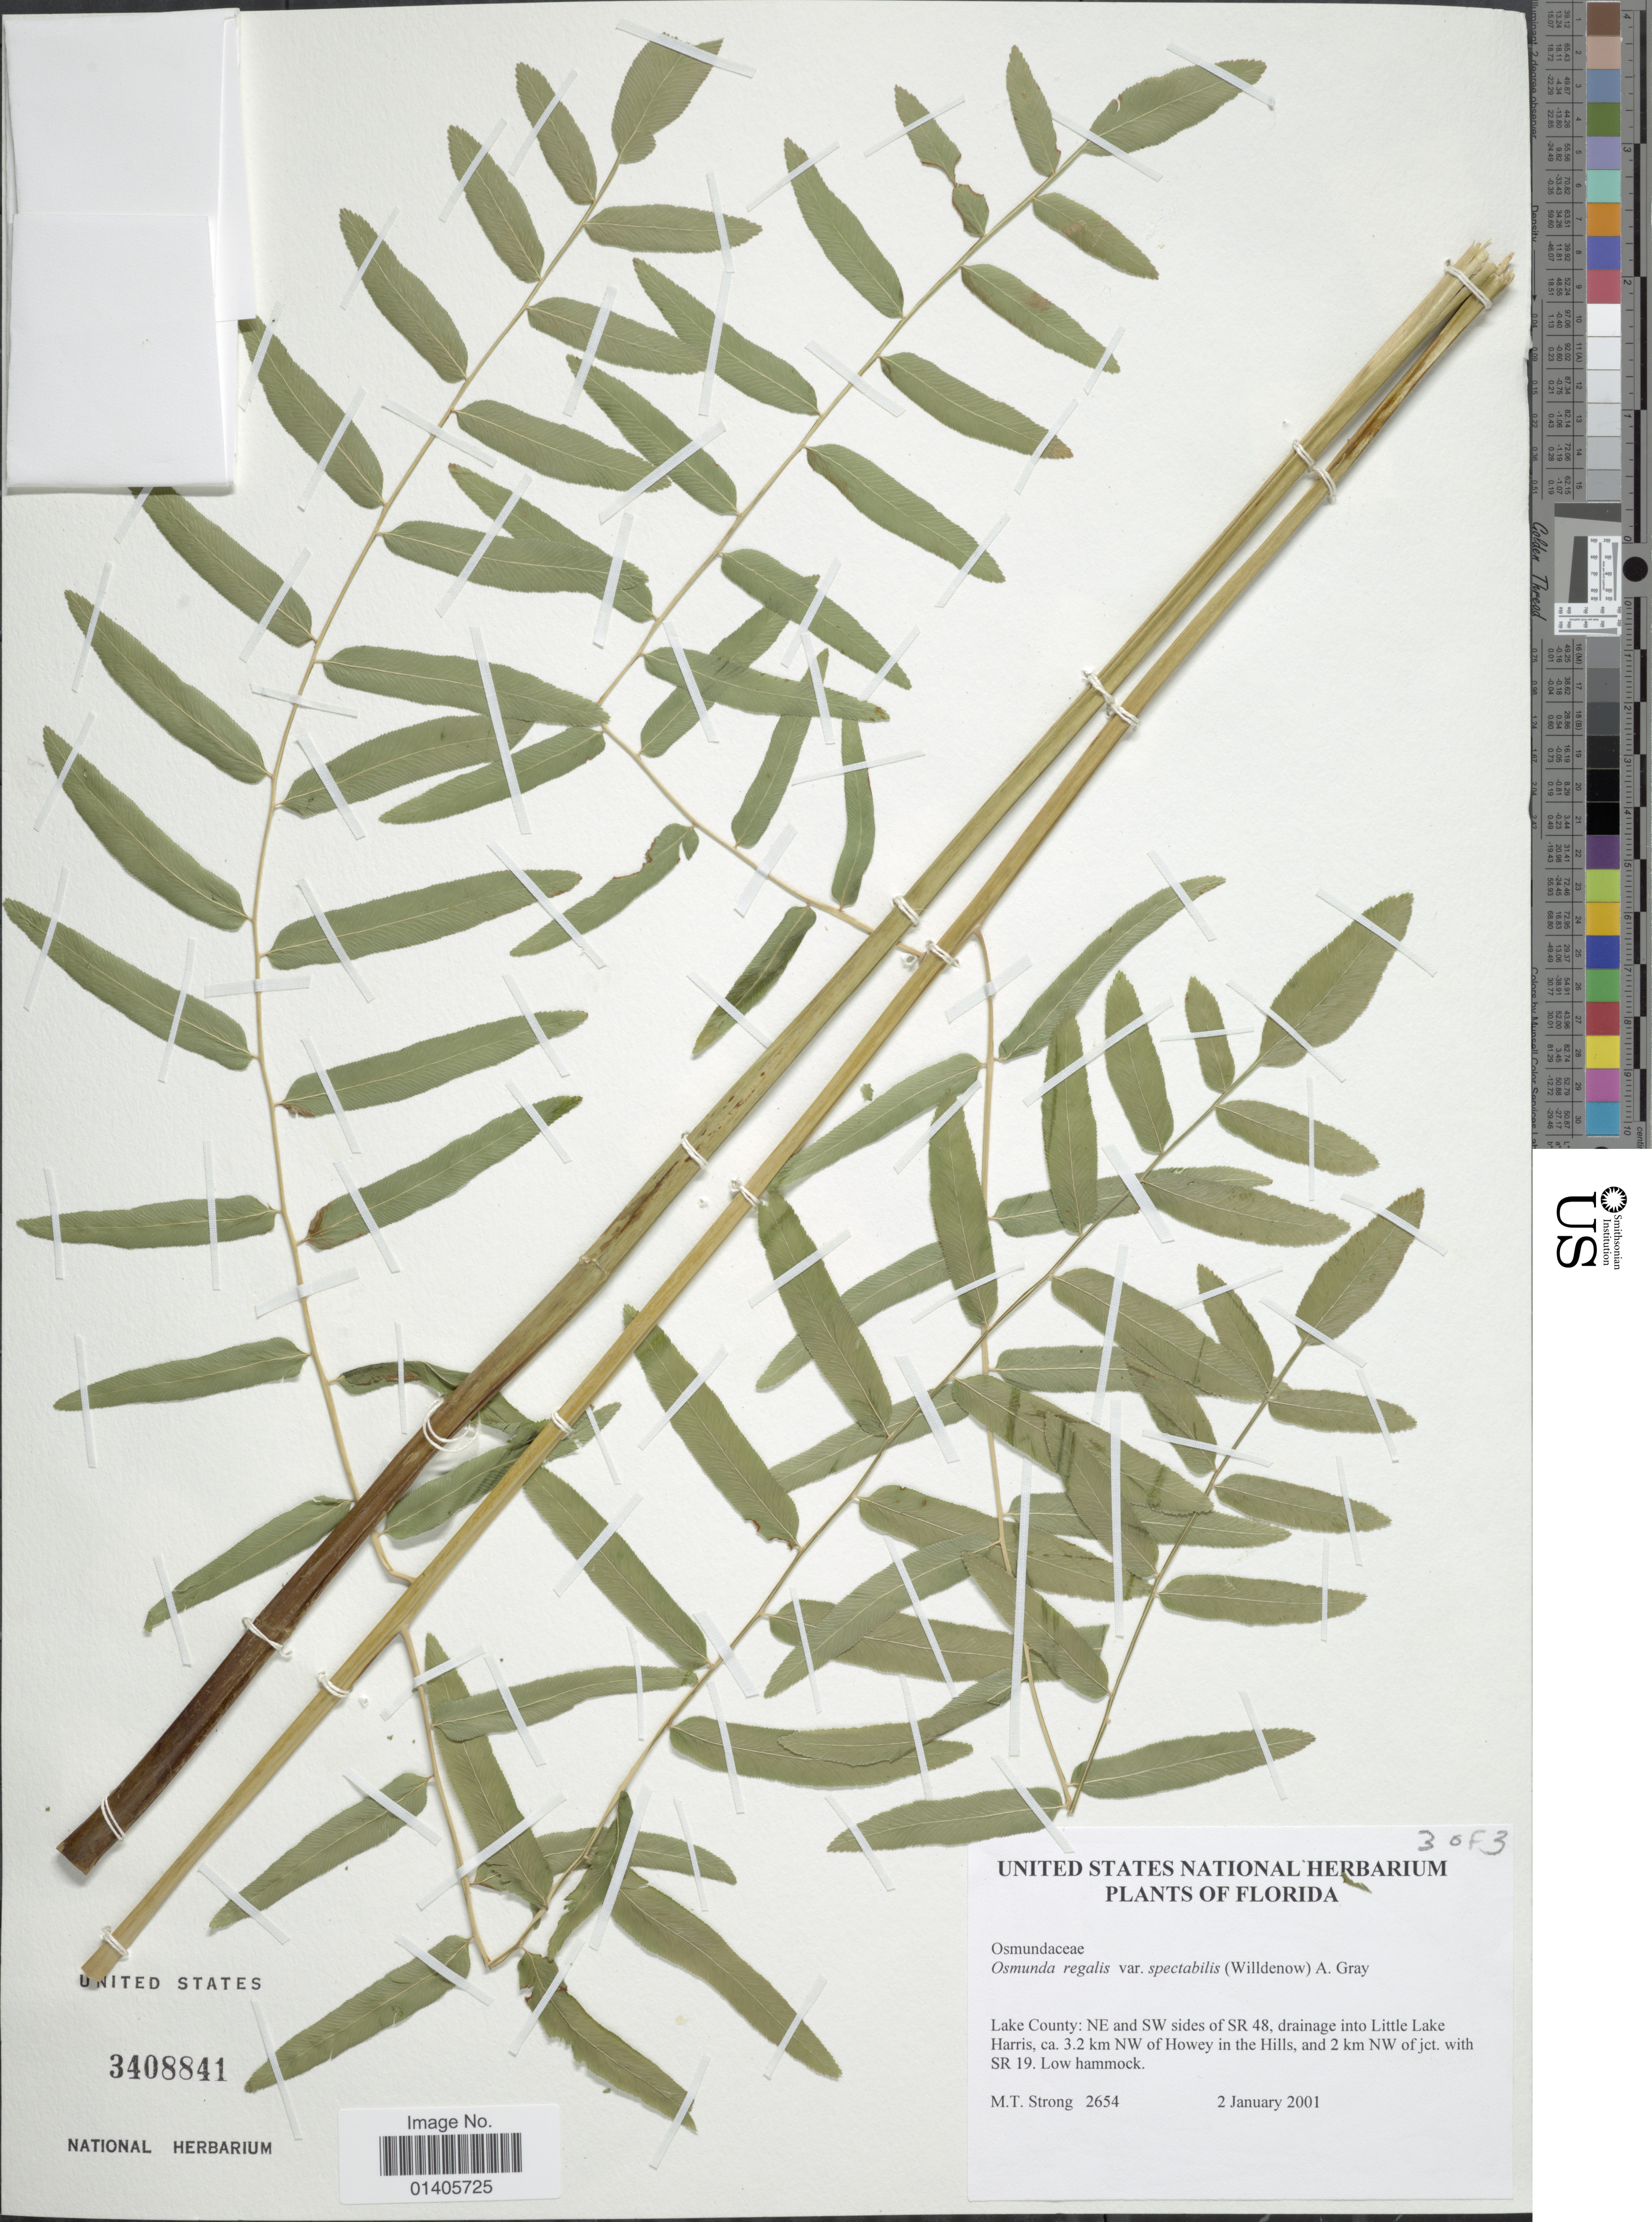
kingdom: Plantae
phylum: Tracheophyta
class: Polypodiopsida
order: Osmundales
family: Osmundaceae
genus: Osmunda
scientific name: Osmunda regalis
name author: L.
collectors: M. T. Strong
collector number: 2654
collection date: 2001-01-02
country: United States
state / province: Florida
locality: Lake County: NE and SW sides of SR 48, drainage into Lttle Lake Harris, ca 3.2 km NW of Howey in the Hills, and 2 km NW of jct. with Sr 19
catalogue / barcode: US 3408841